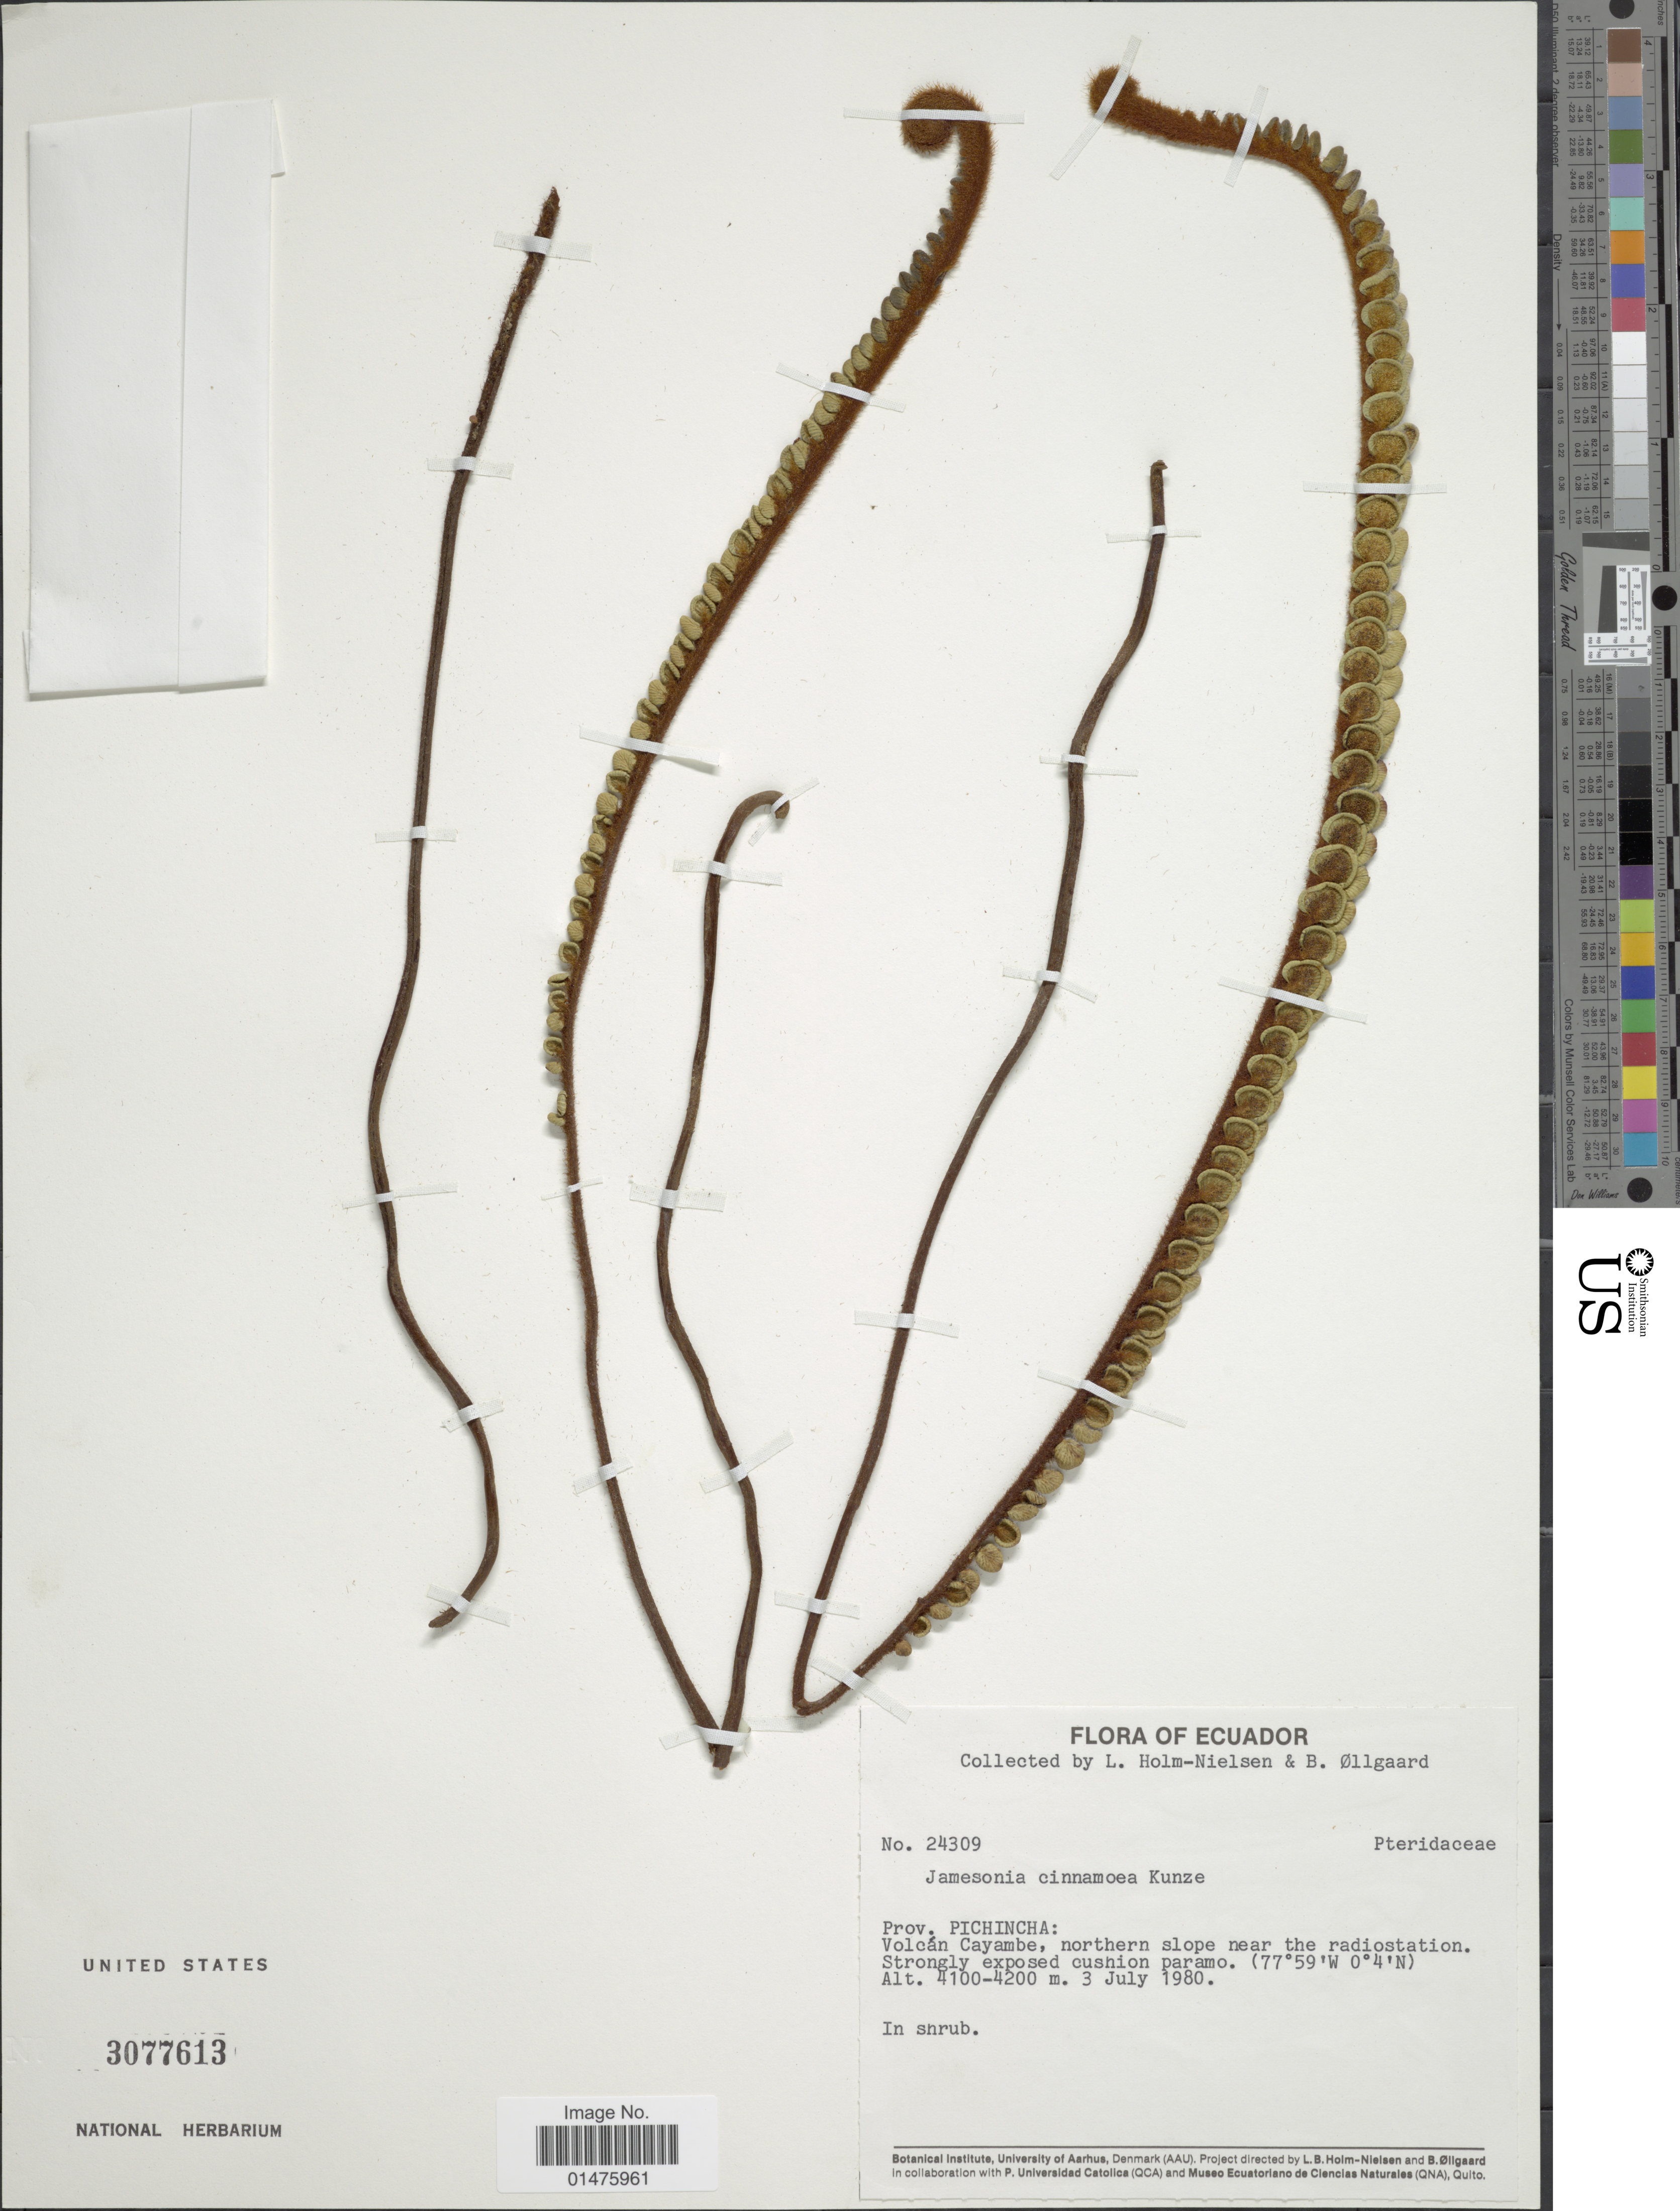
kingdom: Plantae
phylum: Tracheophyta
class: Polypodiopsida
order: Polypodiales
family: Pteridaceae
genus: Jamesonia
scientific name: Jamesonia cinnamomea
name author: Kunze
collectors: L. B. Holm-Nielsen & B. Øllgaard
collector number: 24309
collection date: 1980-07-03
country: Ecuador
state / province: Pichincha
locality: Volcán Cayambe, northern slope near the radiostation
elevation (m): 4100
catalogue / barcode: US 3077613